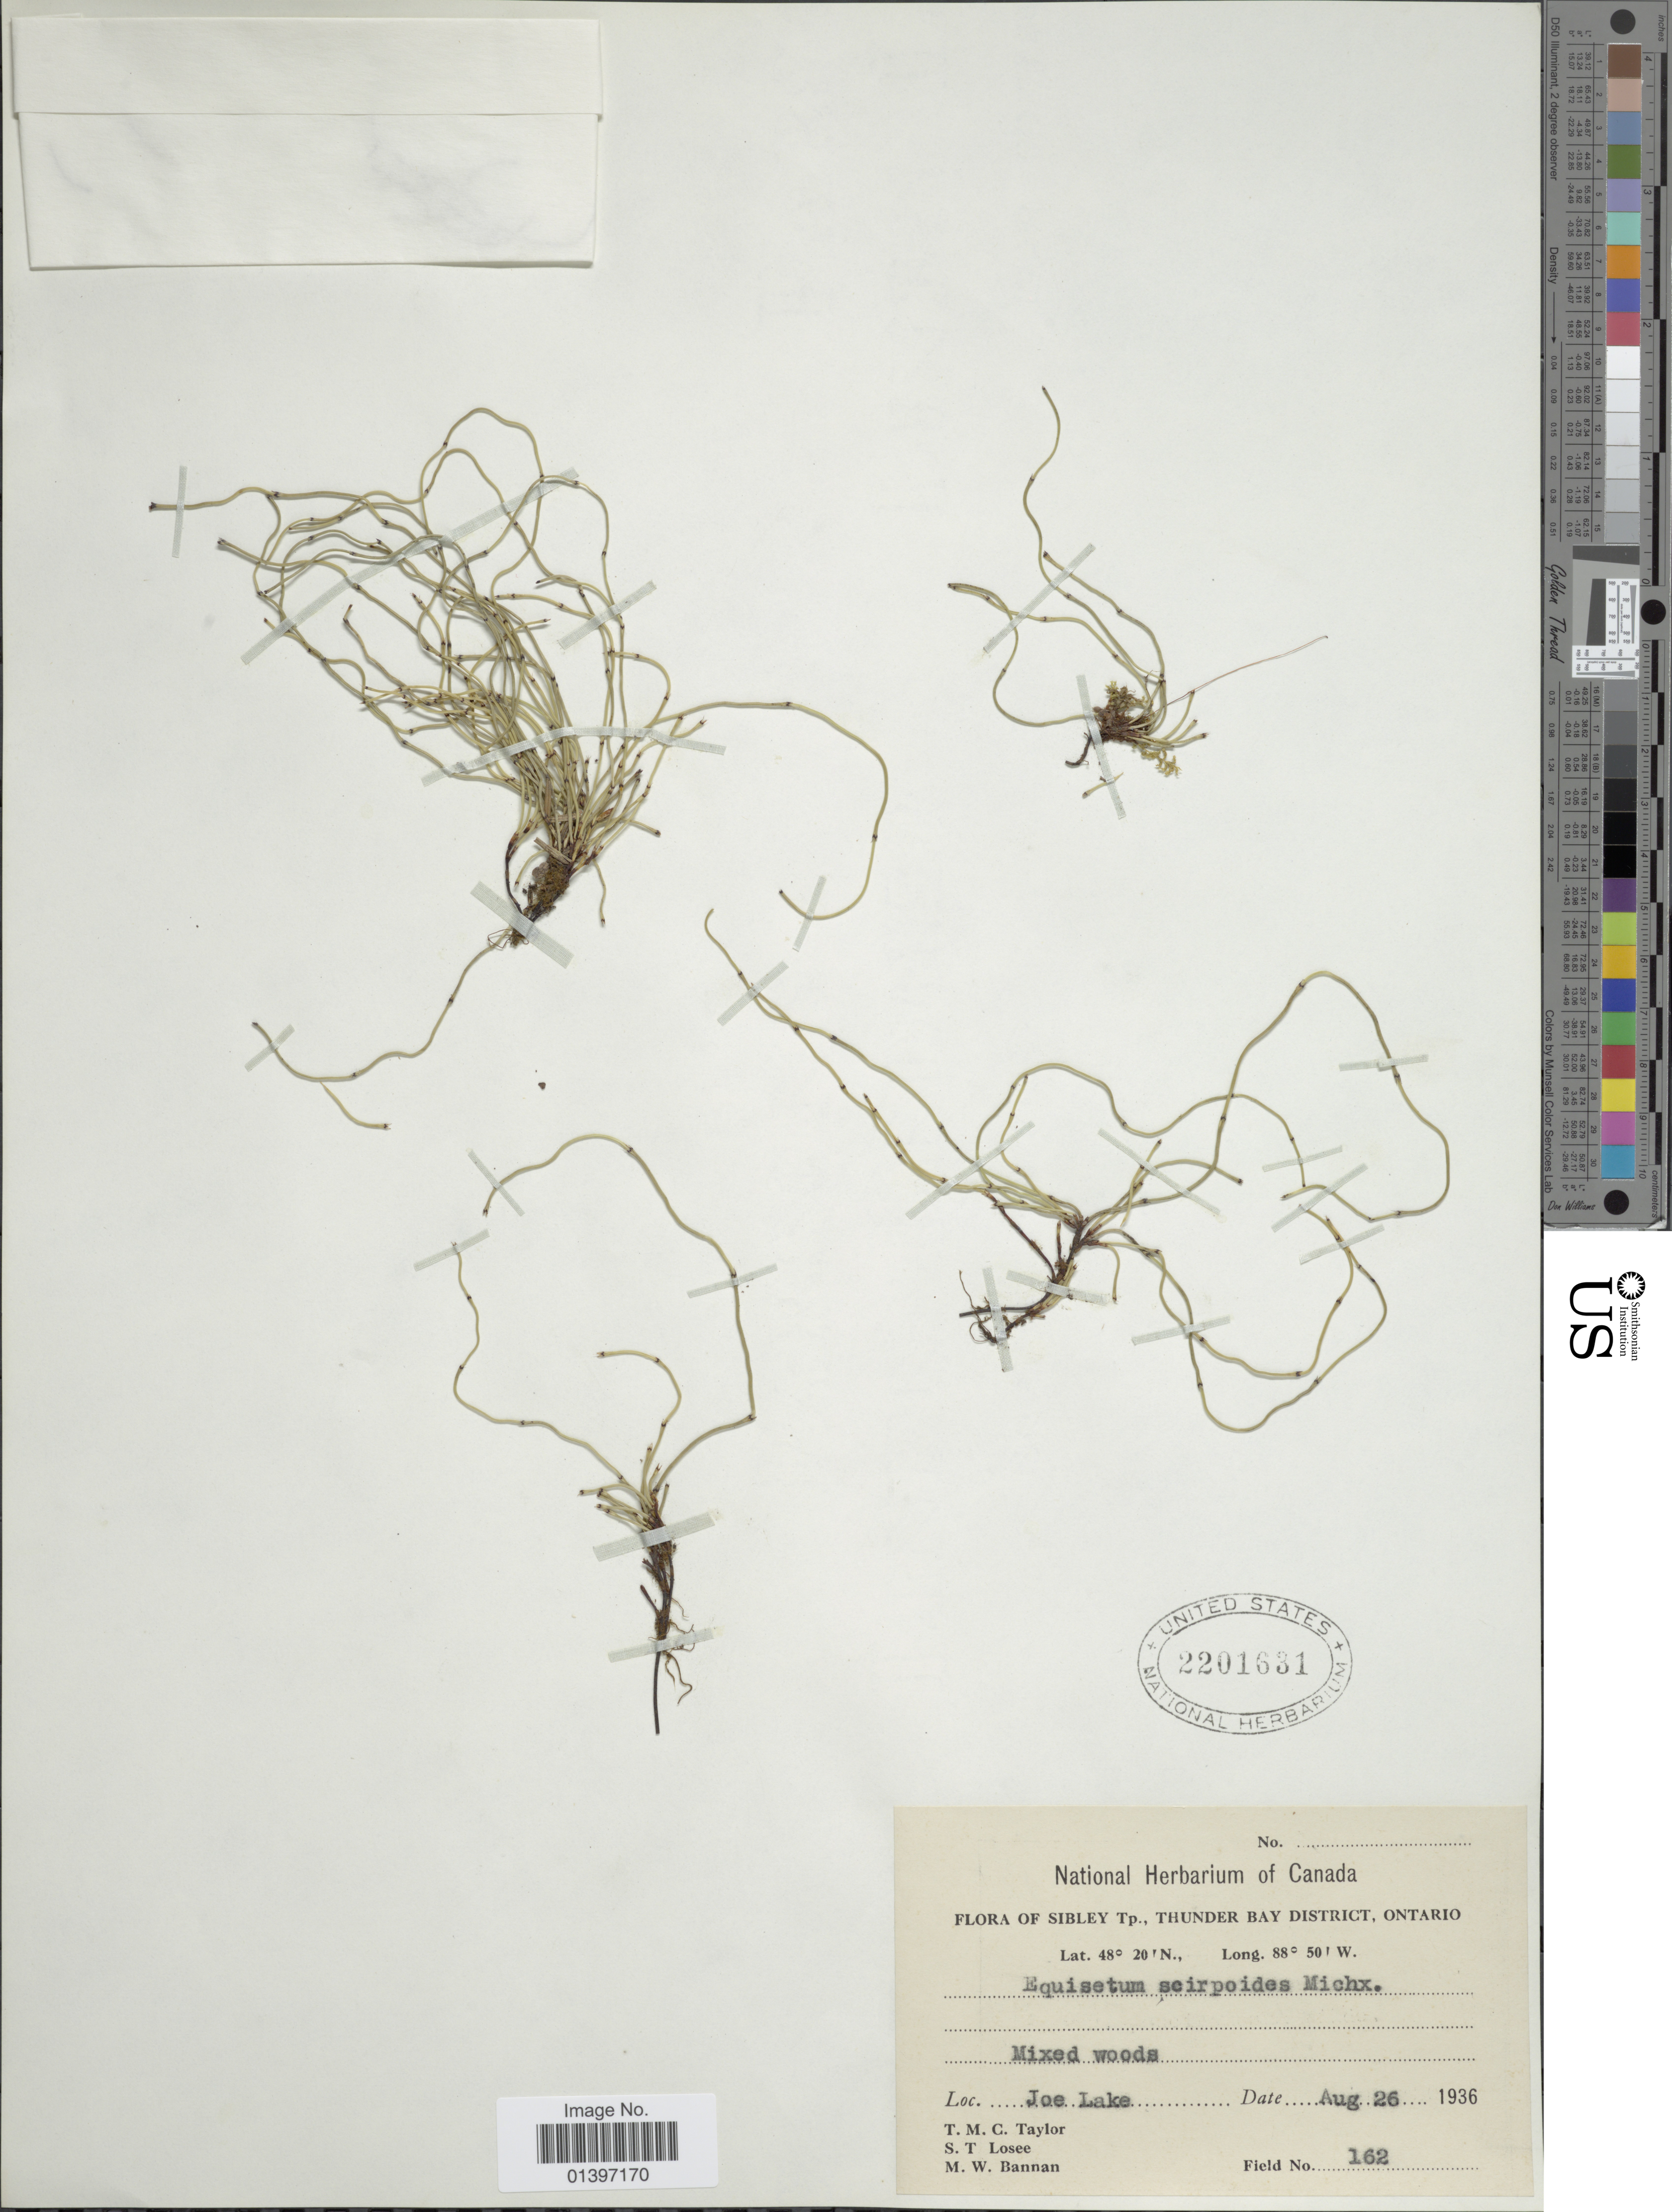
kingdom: Plantae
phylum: Tracheophyta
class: Polypodiopsida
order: Equisetales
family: Equisetaceae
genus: Equisetum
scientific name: Equisetum scirpoides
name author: Michx.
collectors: T. M. C. Taylor, S. Losee & M. Bannan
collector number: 162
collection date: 1936-08-26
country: Canada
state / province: Ontario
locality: Sibley Tp., Thunder Bay District, Ontario, Joe Lake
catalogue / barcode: US 2201631